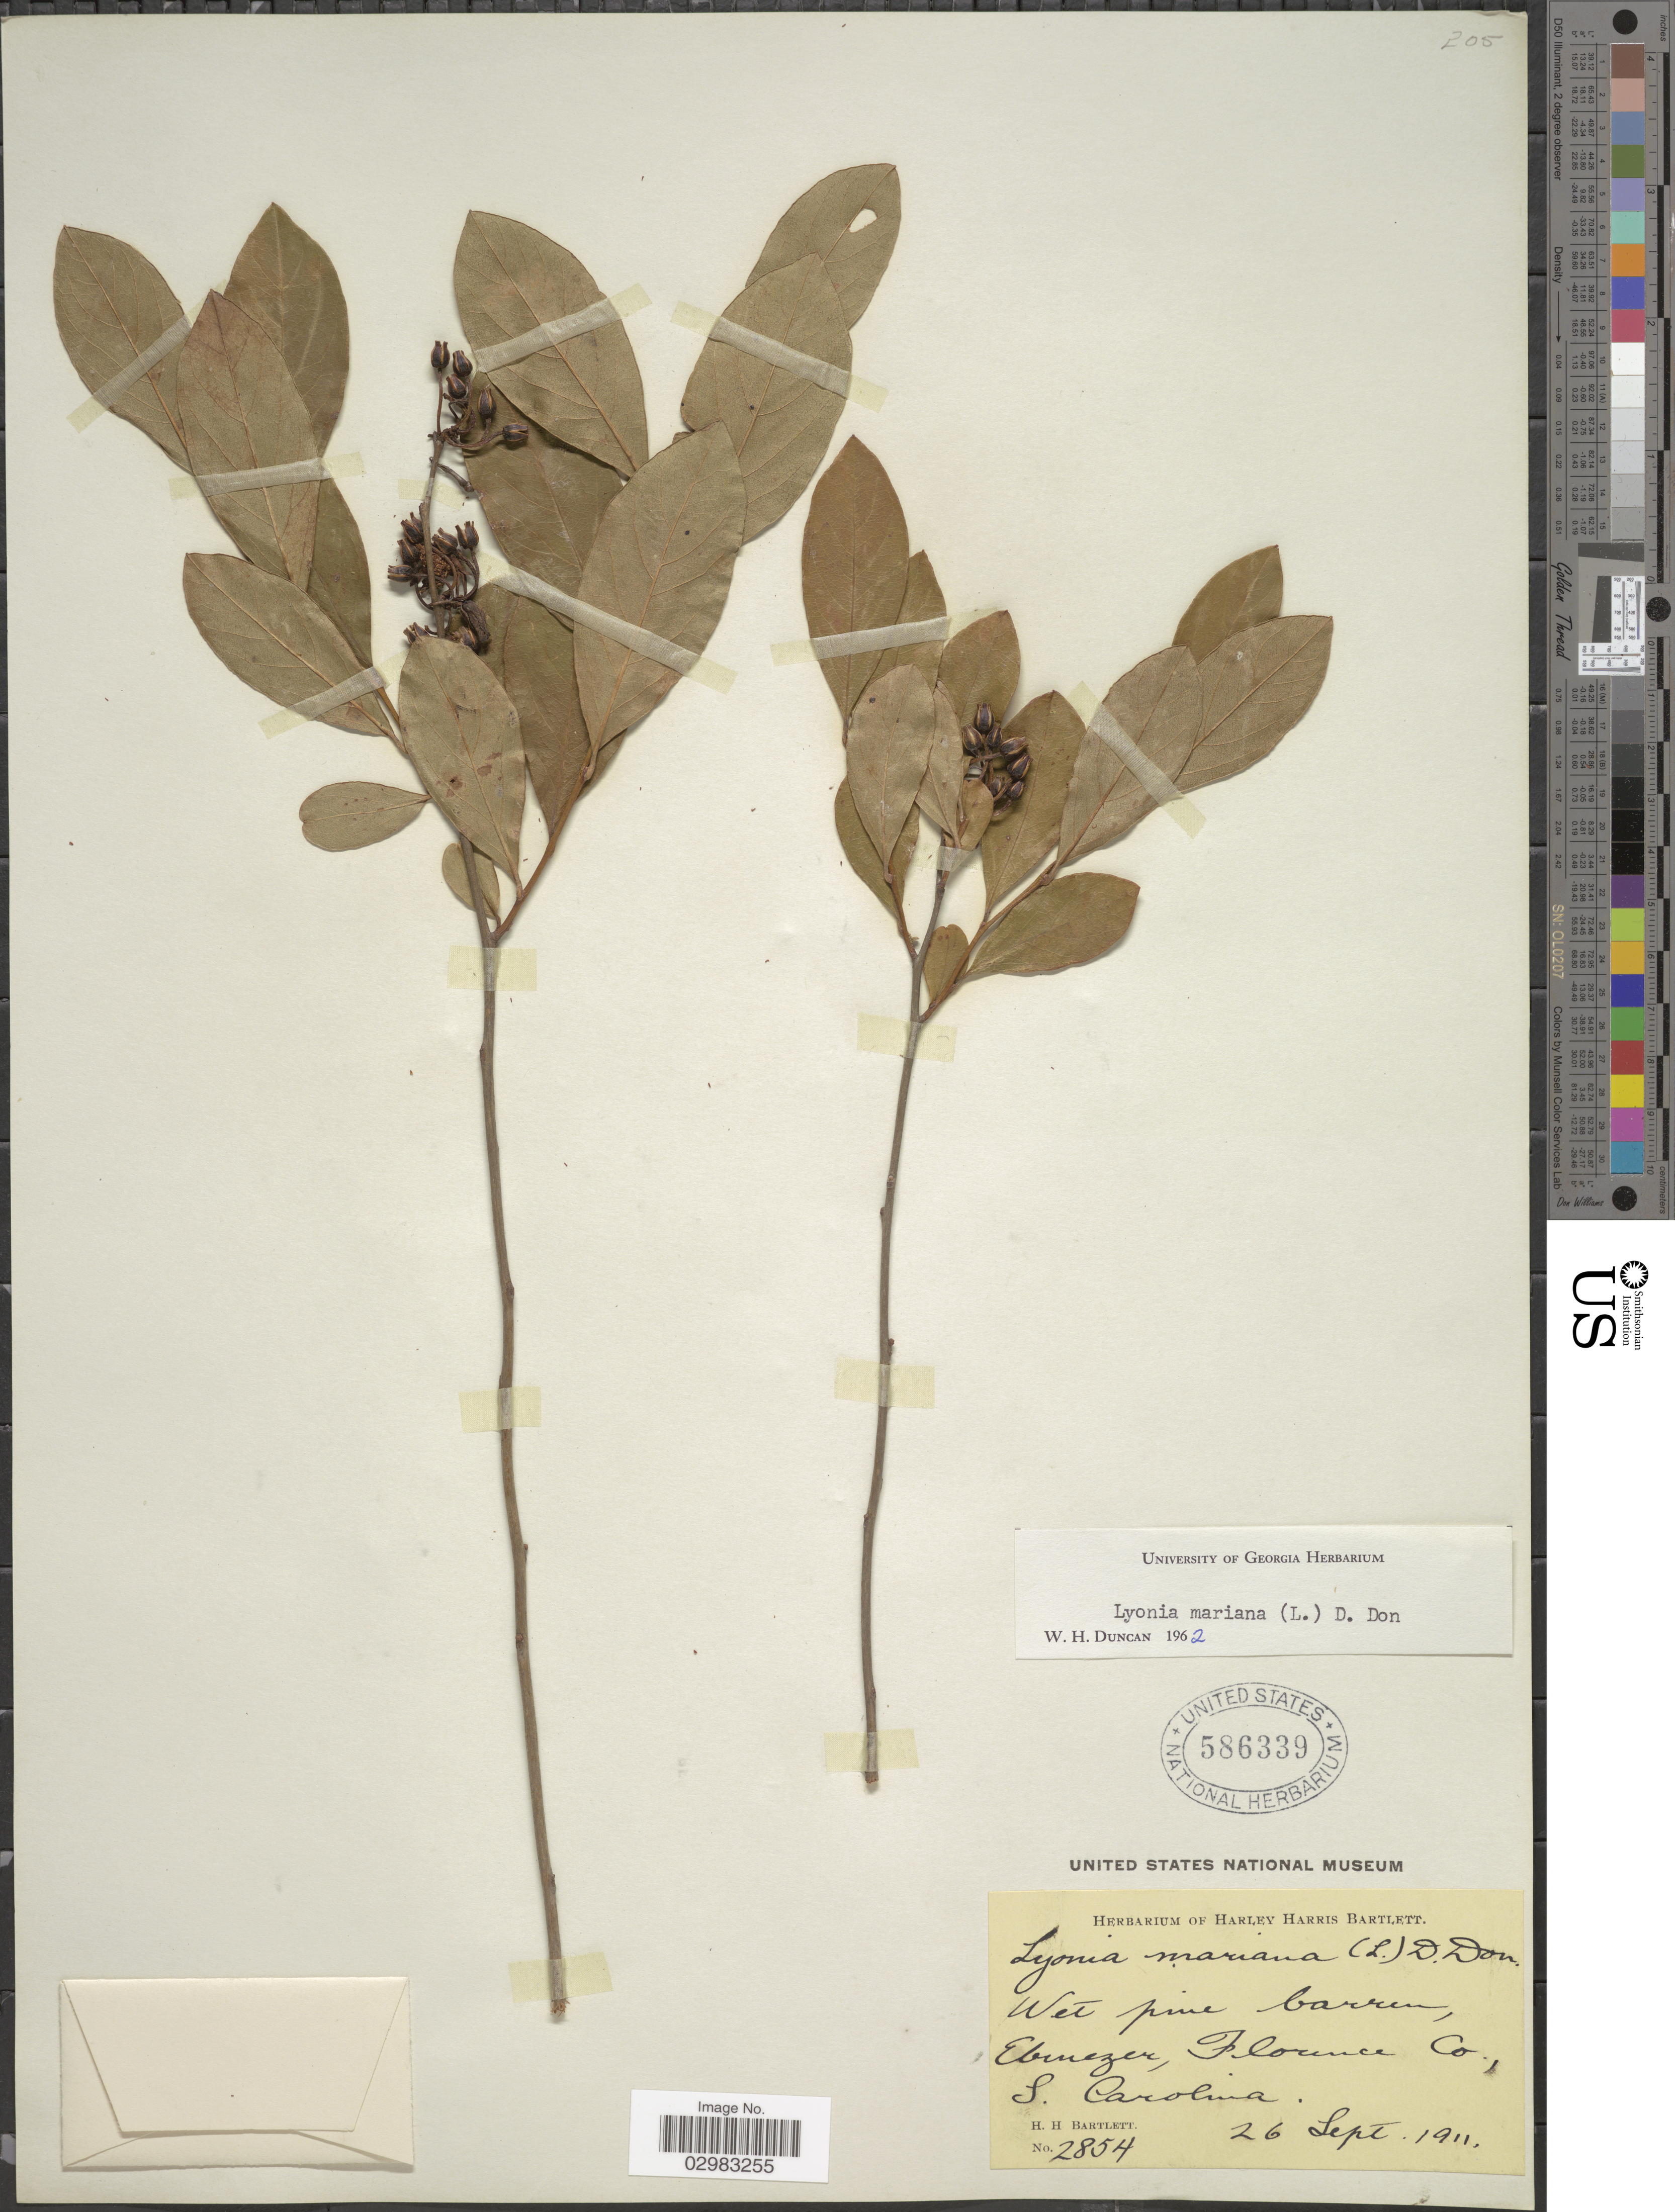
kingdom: Plantae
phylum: Tracheophyta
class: Magnoliopsida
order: Ericales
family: Ericaceae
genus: Lyonia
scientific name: Lyonia mariana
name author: (L.) D. Don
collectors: H. H. Bartlett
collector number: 2854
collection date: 1911-09-26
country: United States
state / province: South Carolina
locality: Ebenezer, Florence Co.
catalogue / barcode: US 586339